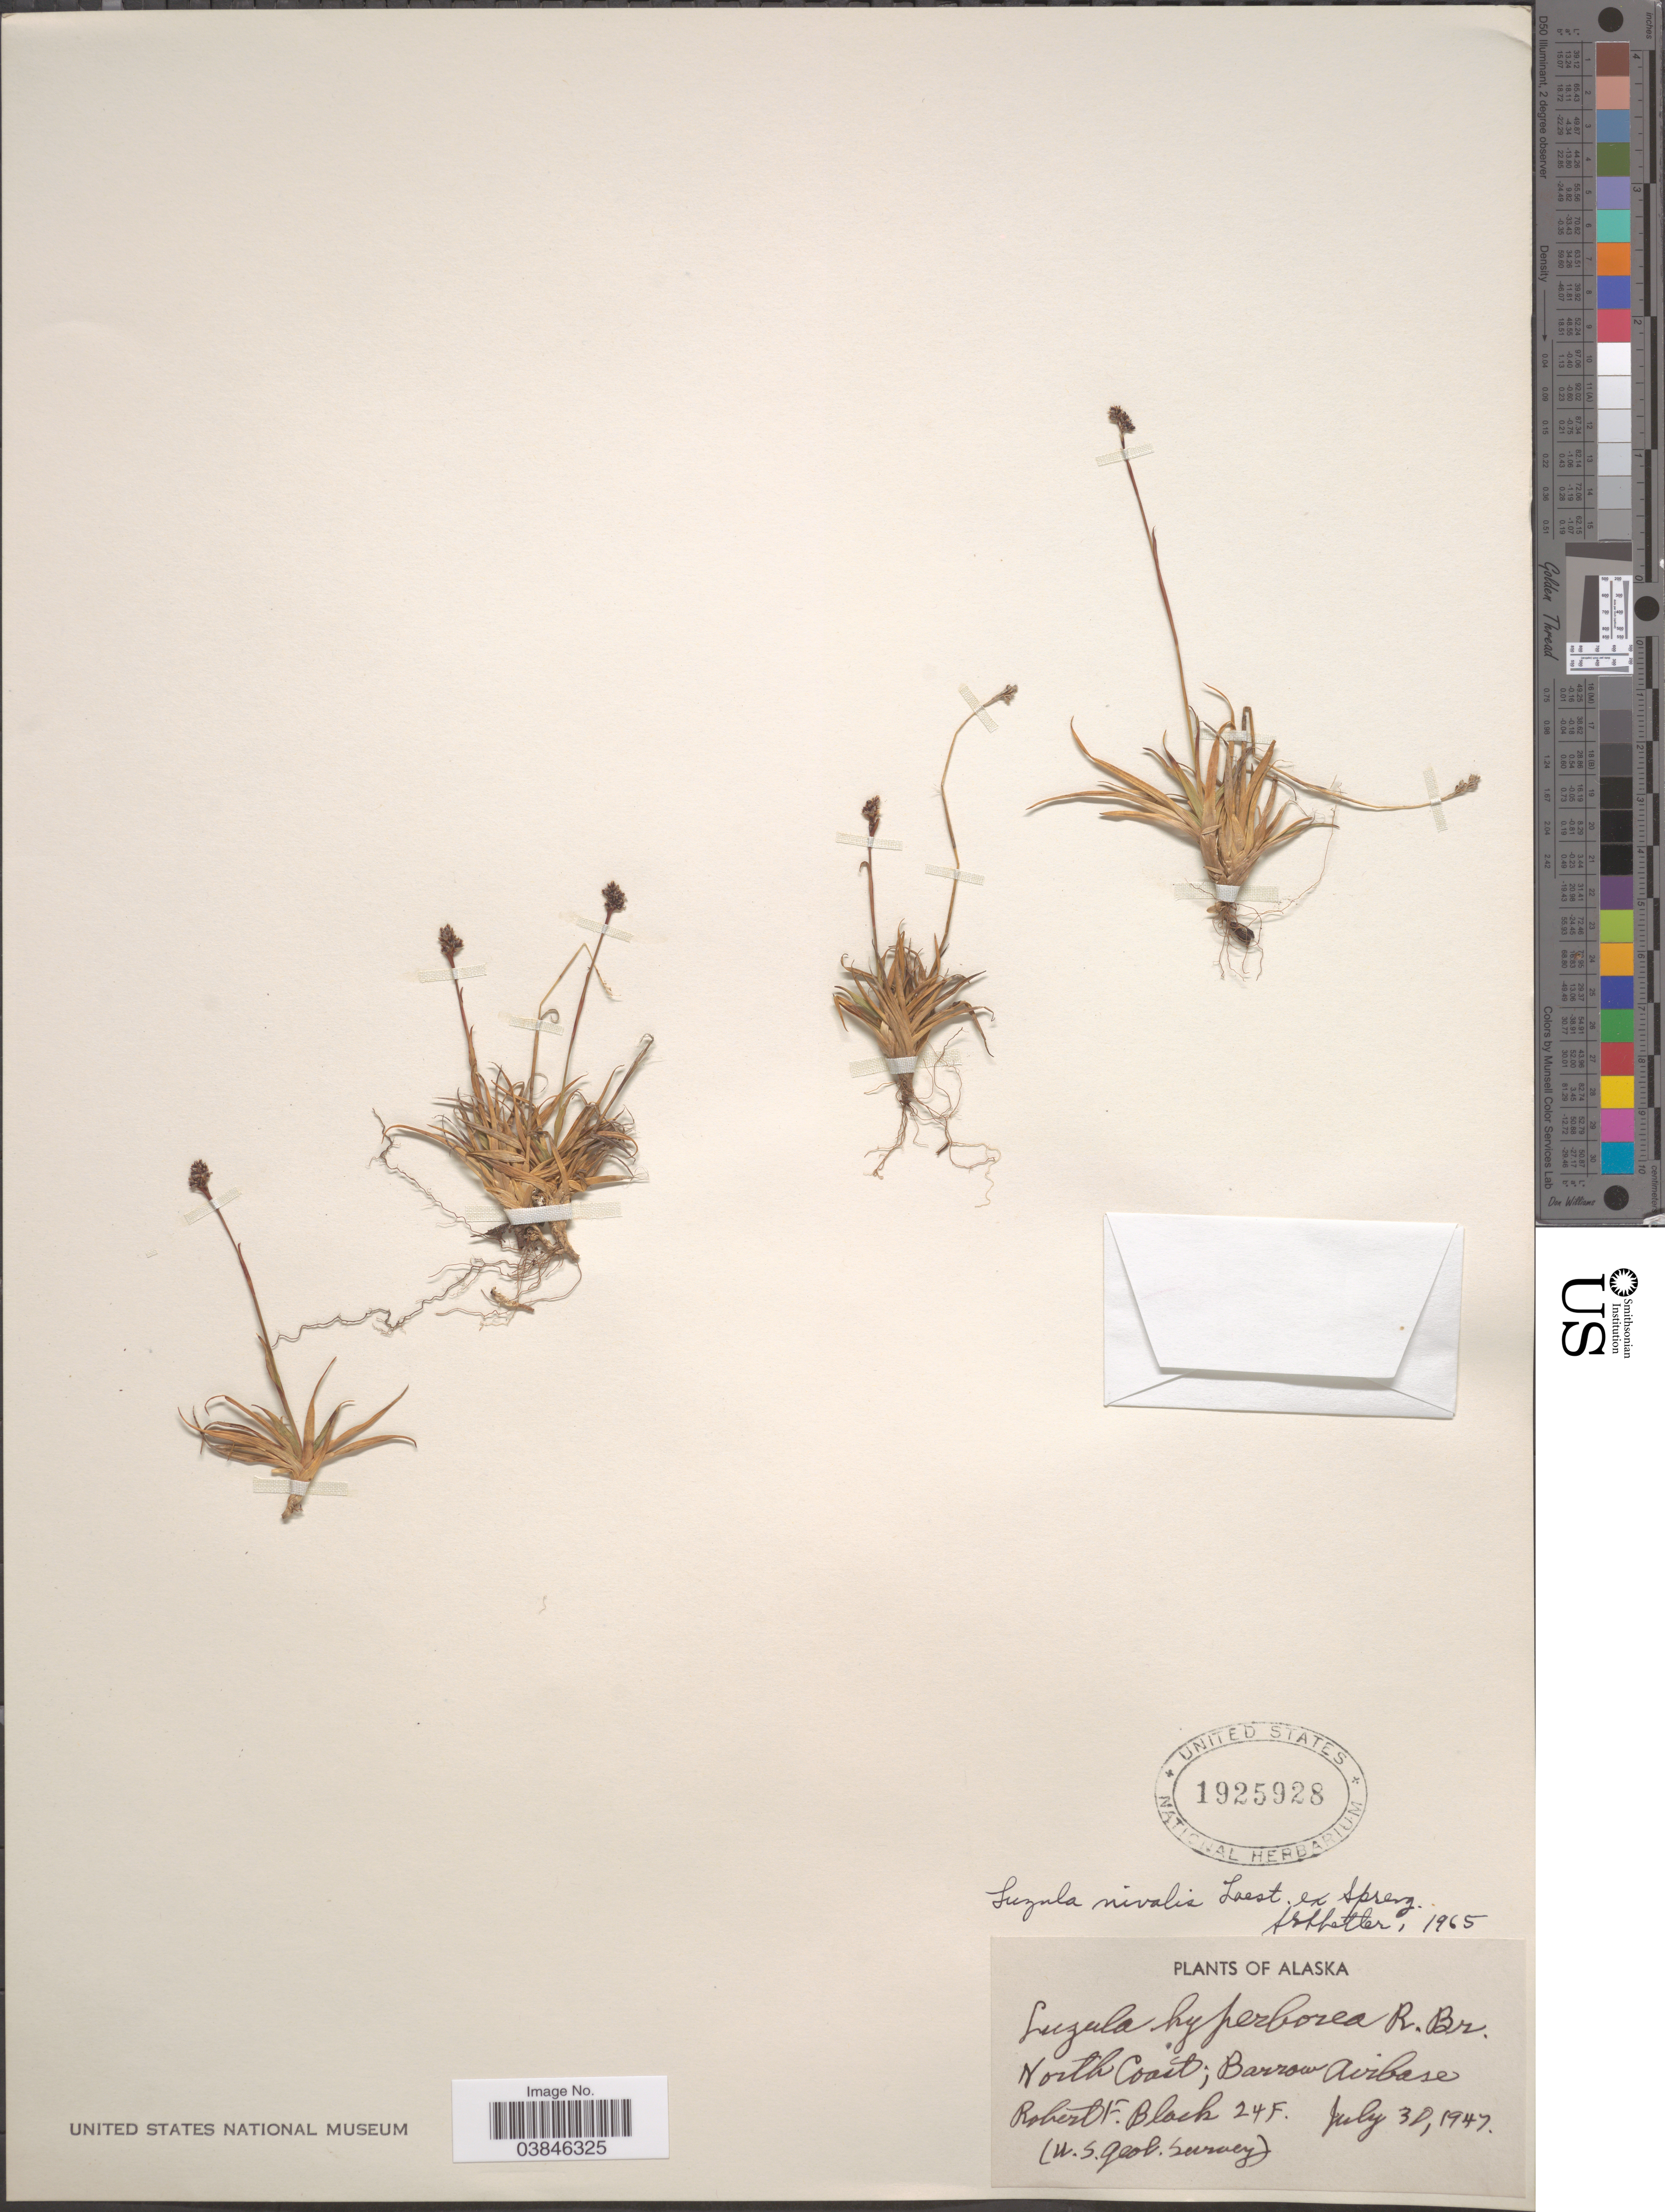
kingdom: Plantae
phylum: Tracheophyta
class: Liliopsida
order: Poales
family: Juncaceae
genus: Luzula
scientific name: Luzula nivalis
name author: (Laest.) Spreng.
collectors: R. F. Black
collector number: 24F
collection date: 1947-07-30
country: United States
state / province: Alaska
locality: North Coast; Barrow Airbase.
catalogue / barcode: US 1925928